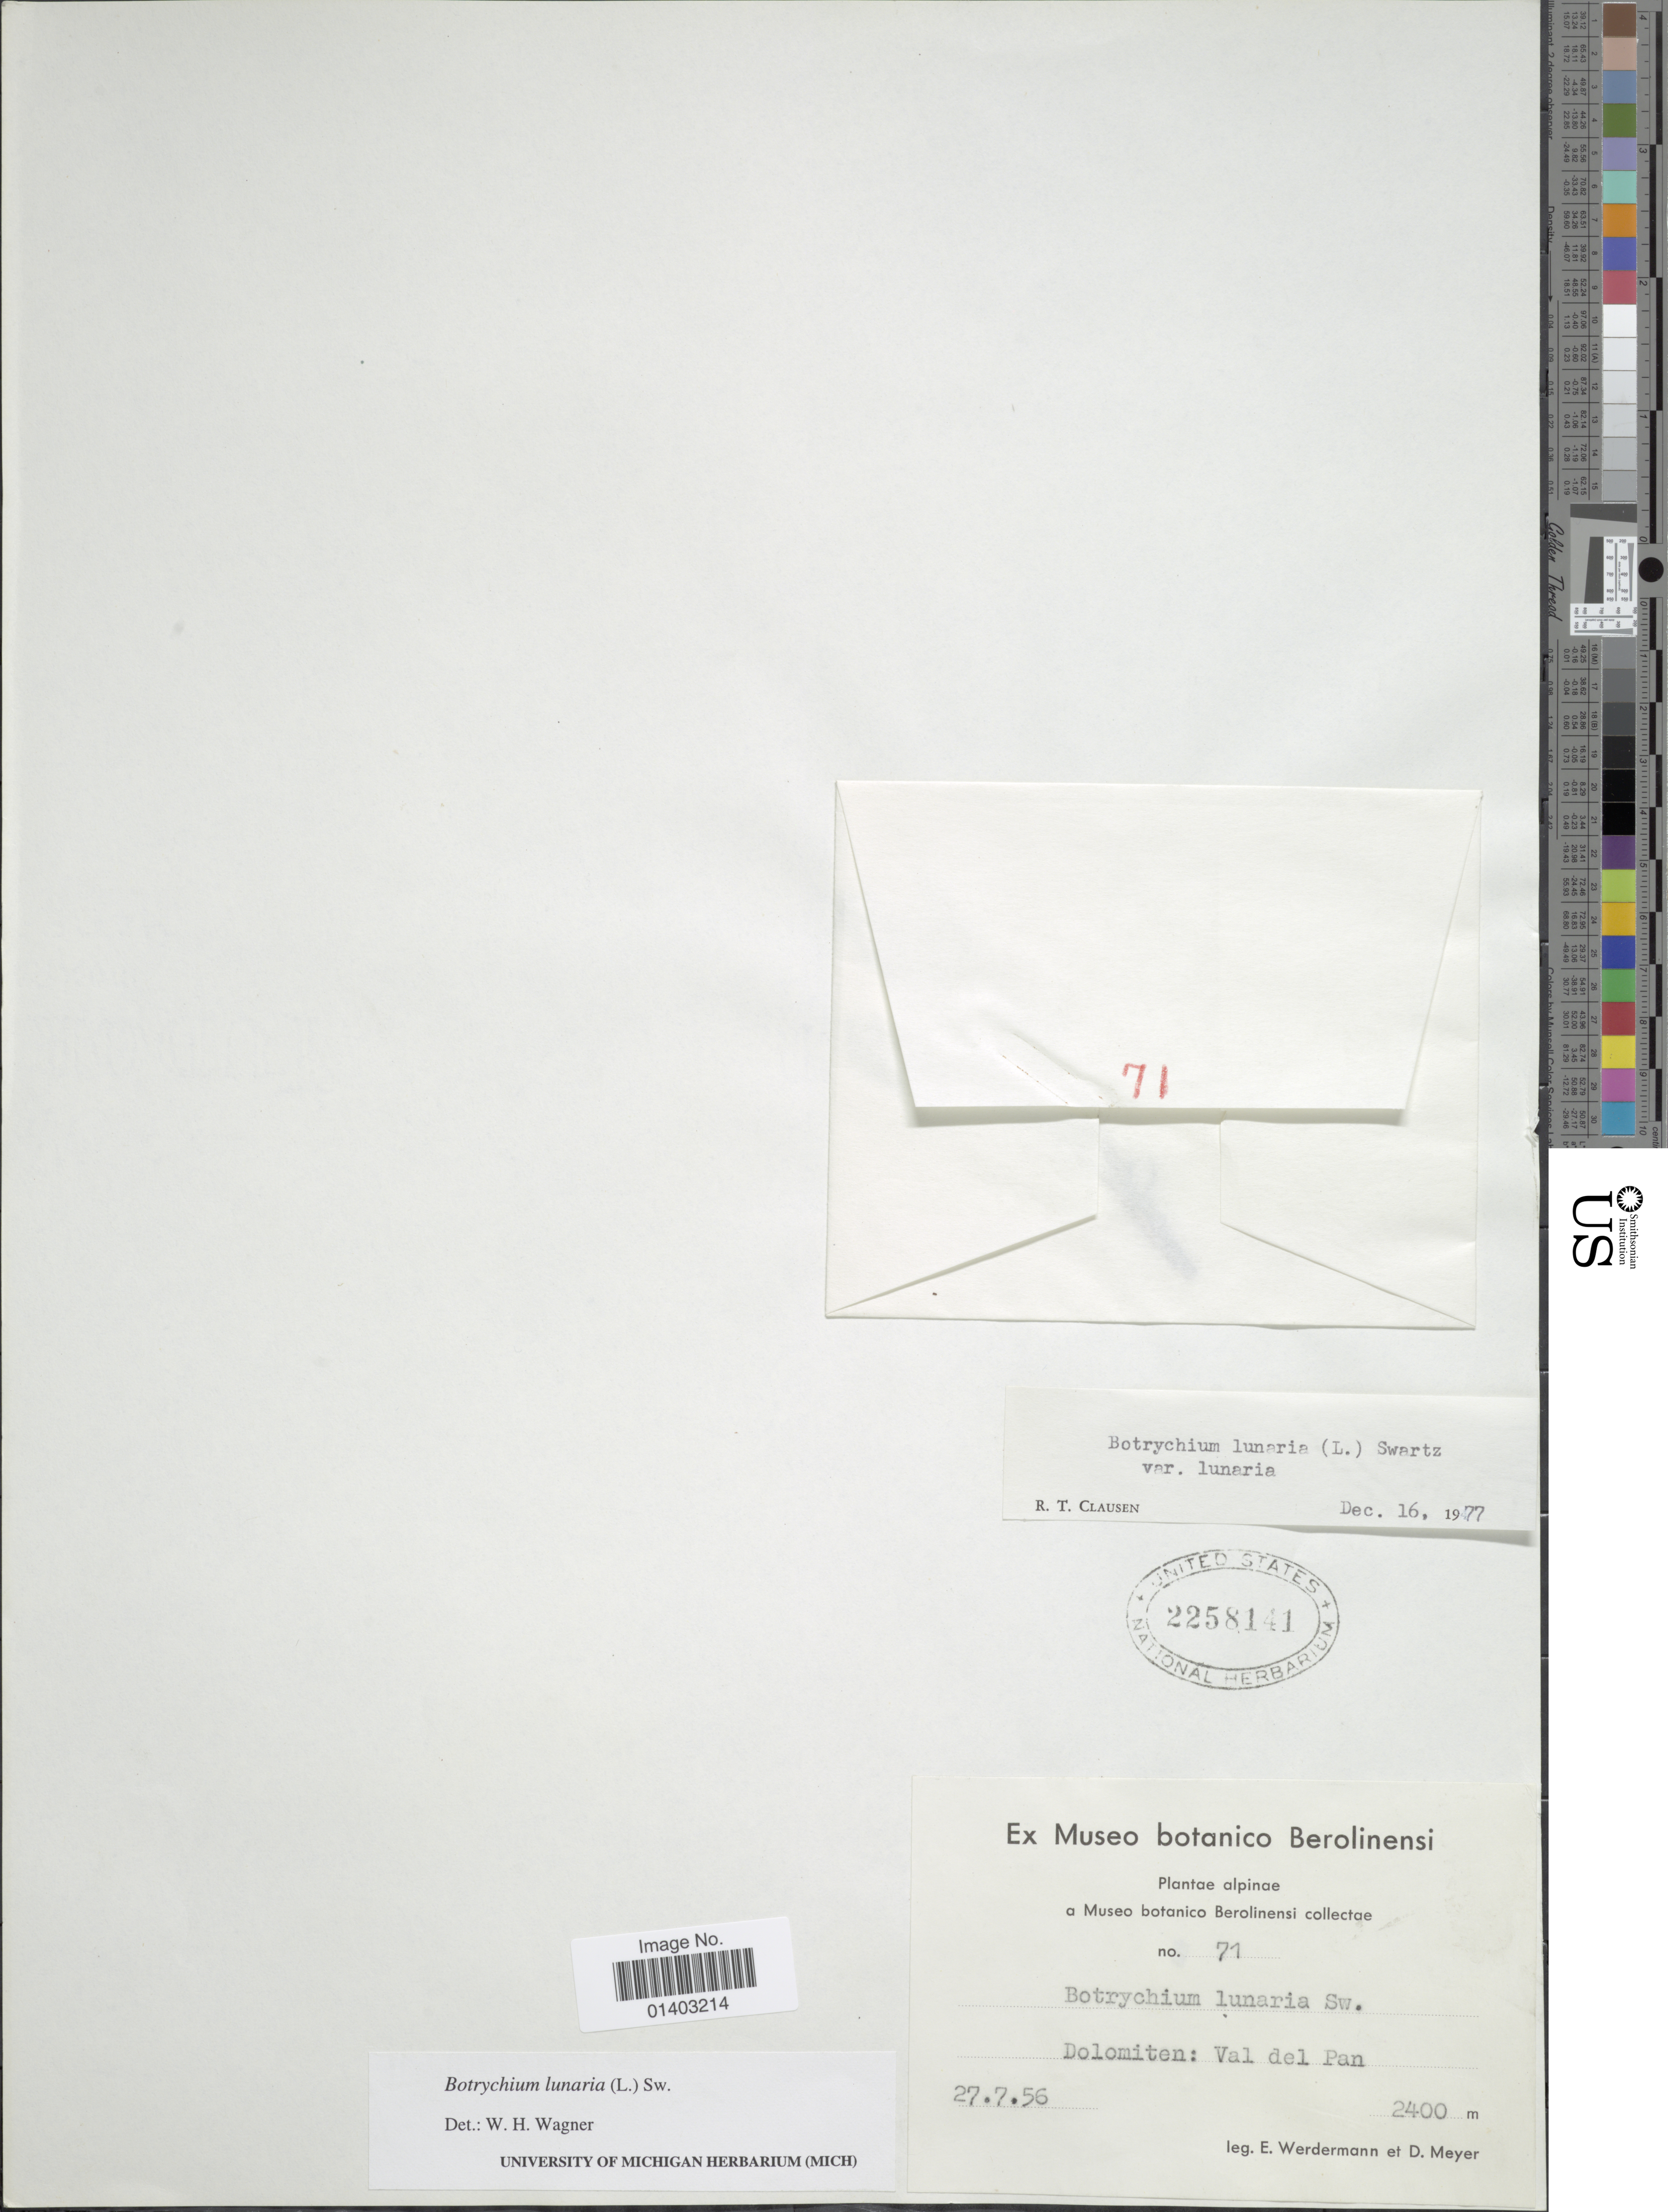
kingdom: Plantae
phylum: Tracheophyta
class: Polypodiopsida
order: Ophioglossales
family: Ophioglossaceae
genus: Botrychium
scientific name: Botrychium lunaria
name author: (L.) Sw.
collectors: E. Werdermann & D. Meyer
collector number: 71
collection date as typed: Transcribed d/m/y: 27/7/56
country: Italy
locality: Dolomieten: Val del Pan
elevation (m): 2400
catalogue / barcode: US 2258141